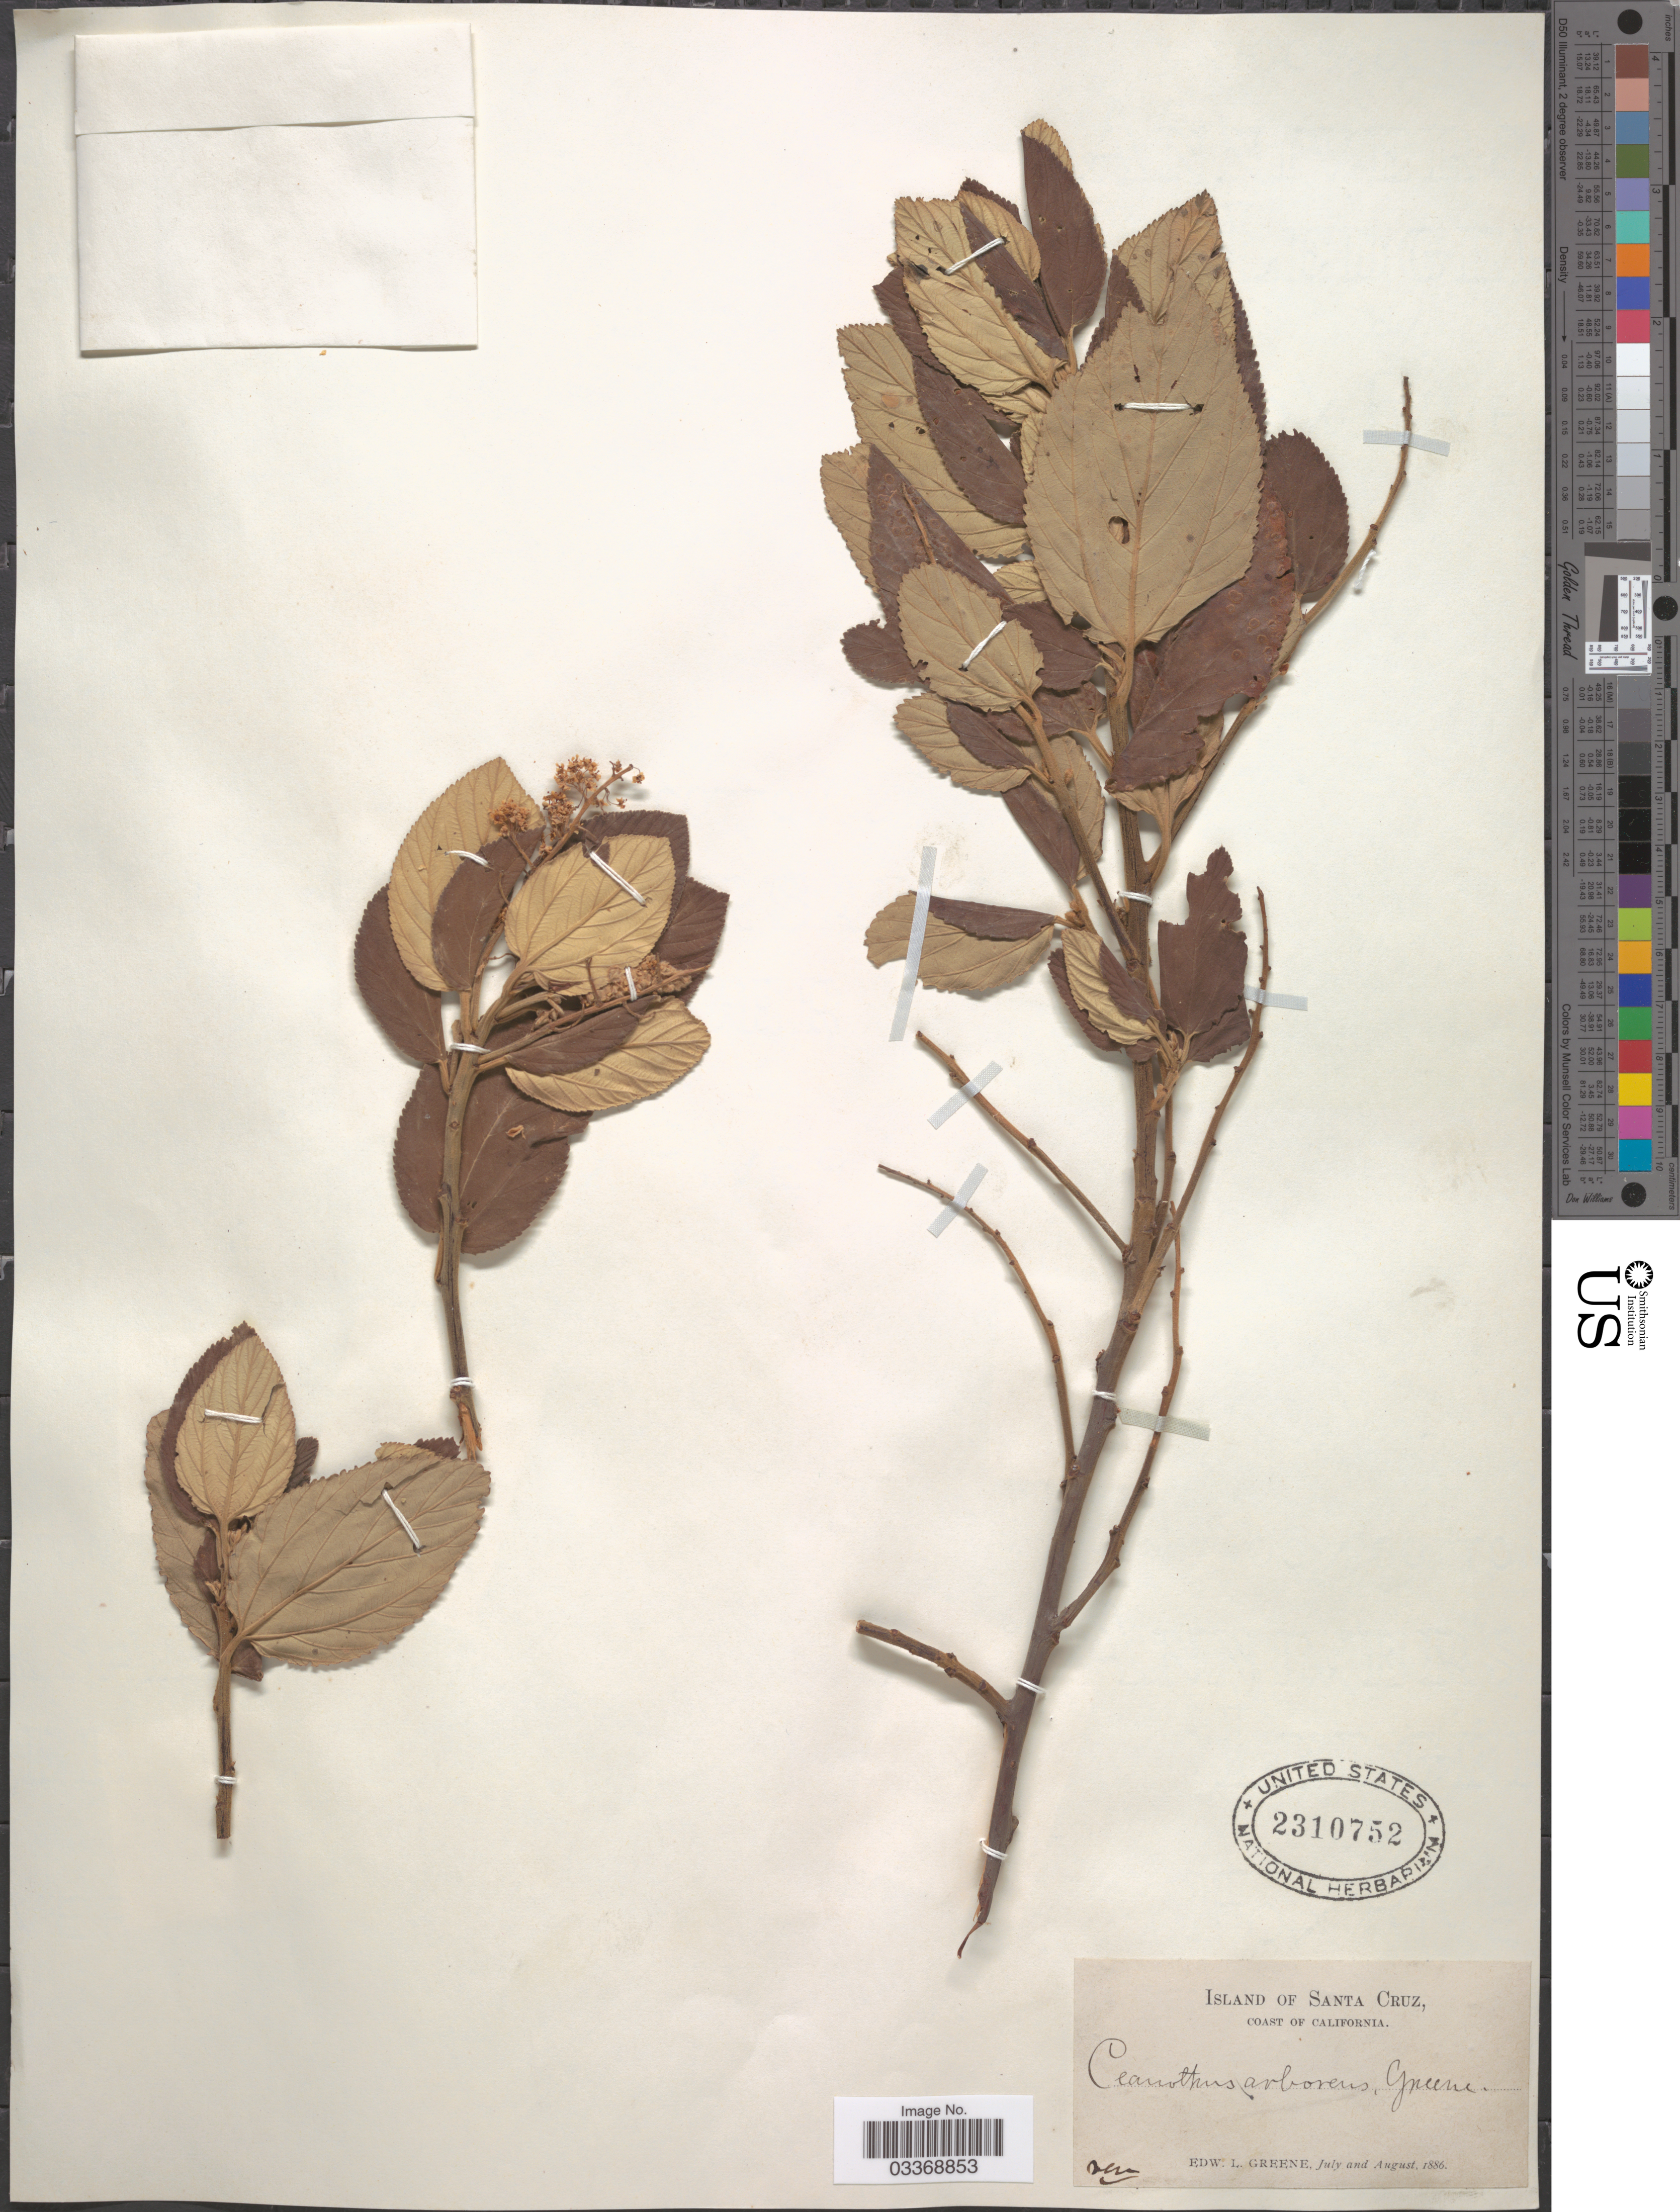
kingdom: Plantae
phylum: Tracheophyta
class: Magnoliopsida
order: Rosales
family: Rhamnaceae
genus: Ceanothus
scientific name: Ceanothus arboreus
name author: Greene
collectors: E. L. Greene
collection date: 1886-07/1886-08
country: United States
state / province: California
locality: Island of Santa Cruz, Coast of California.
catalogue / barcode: US 2310752